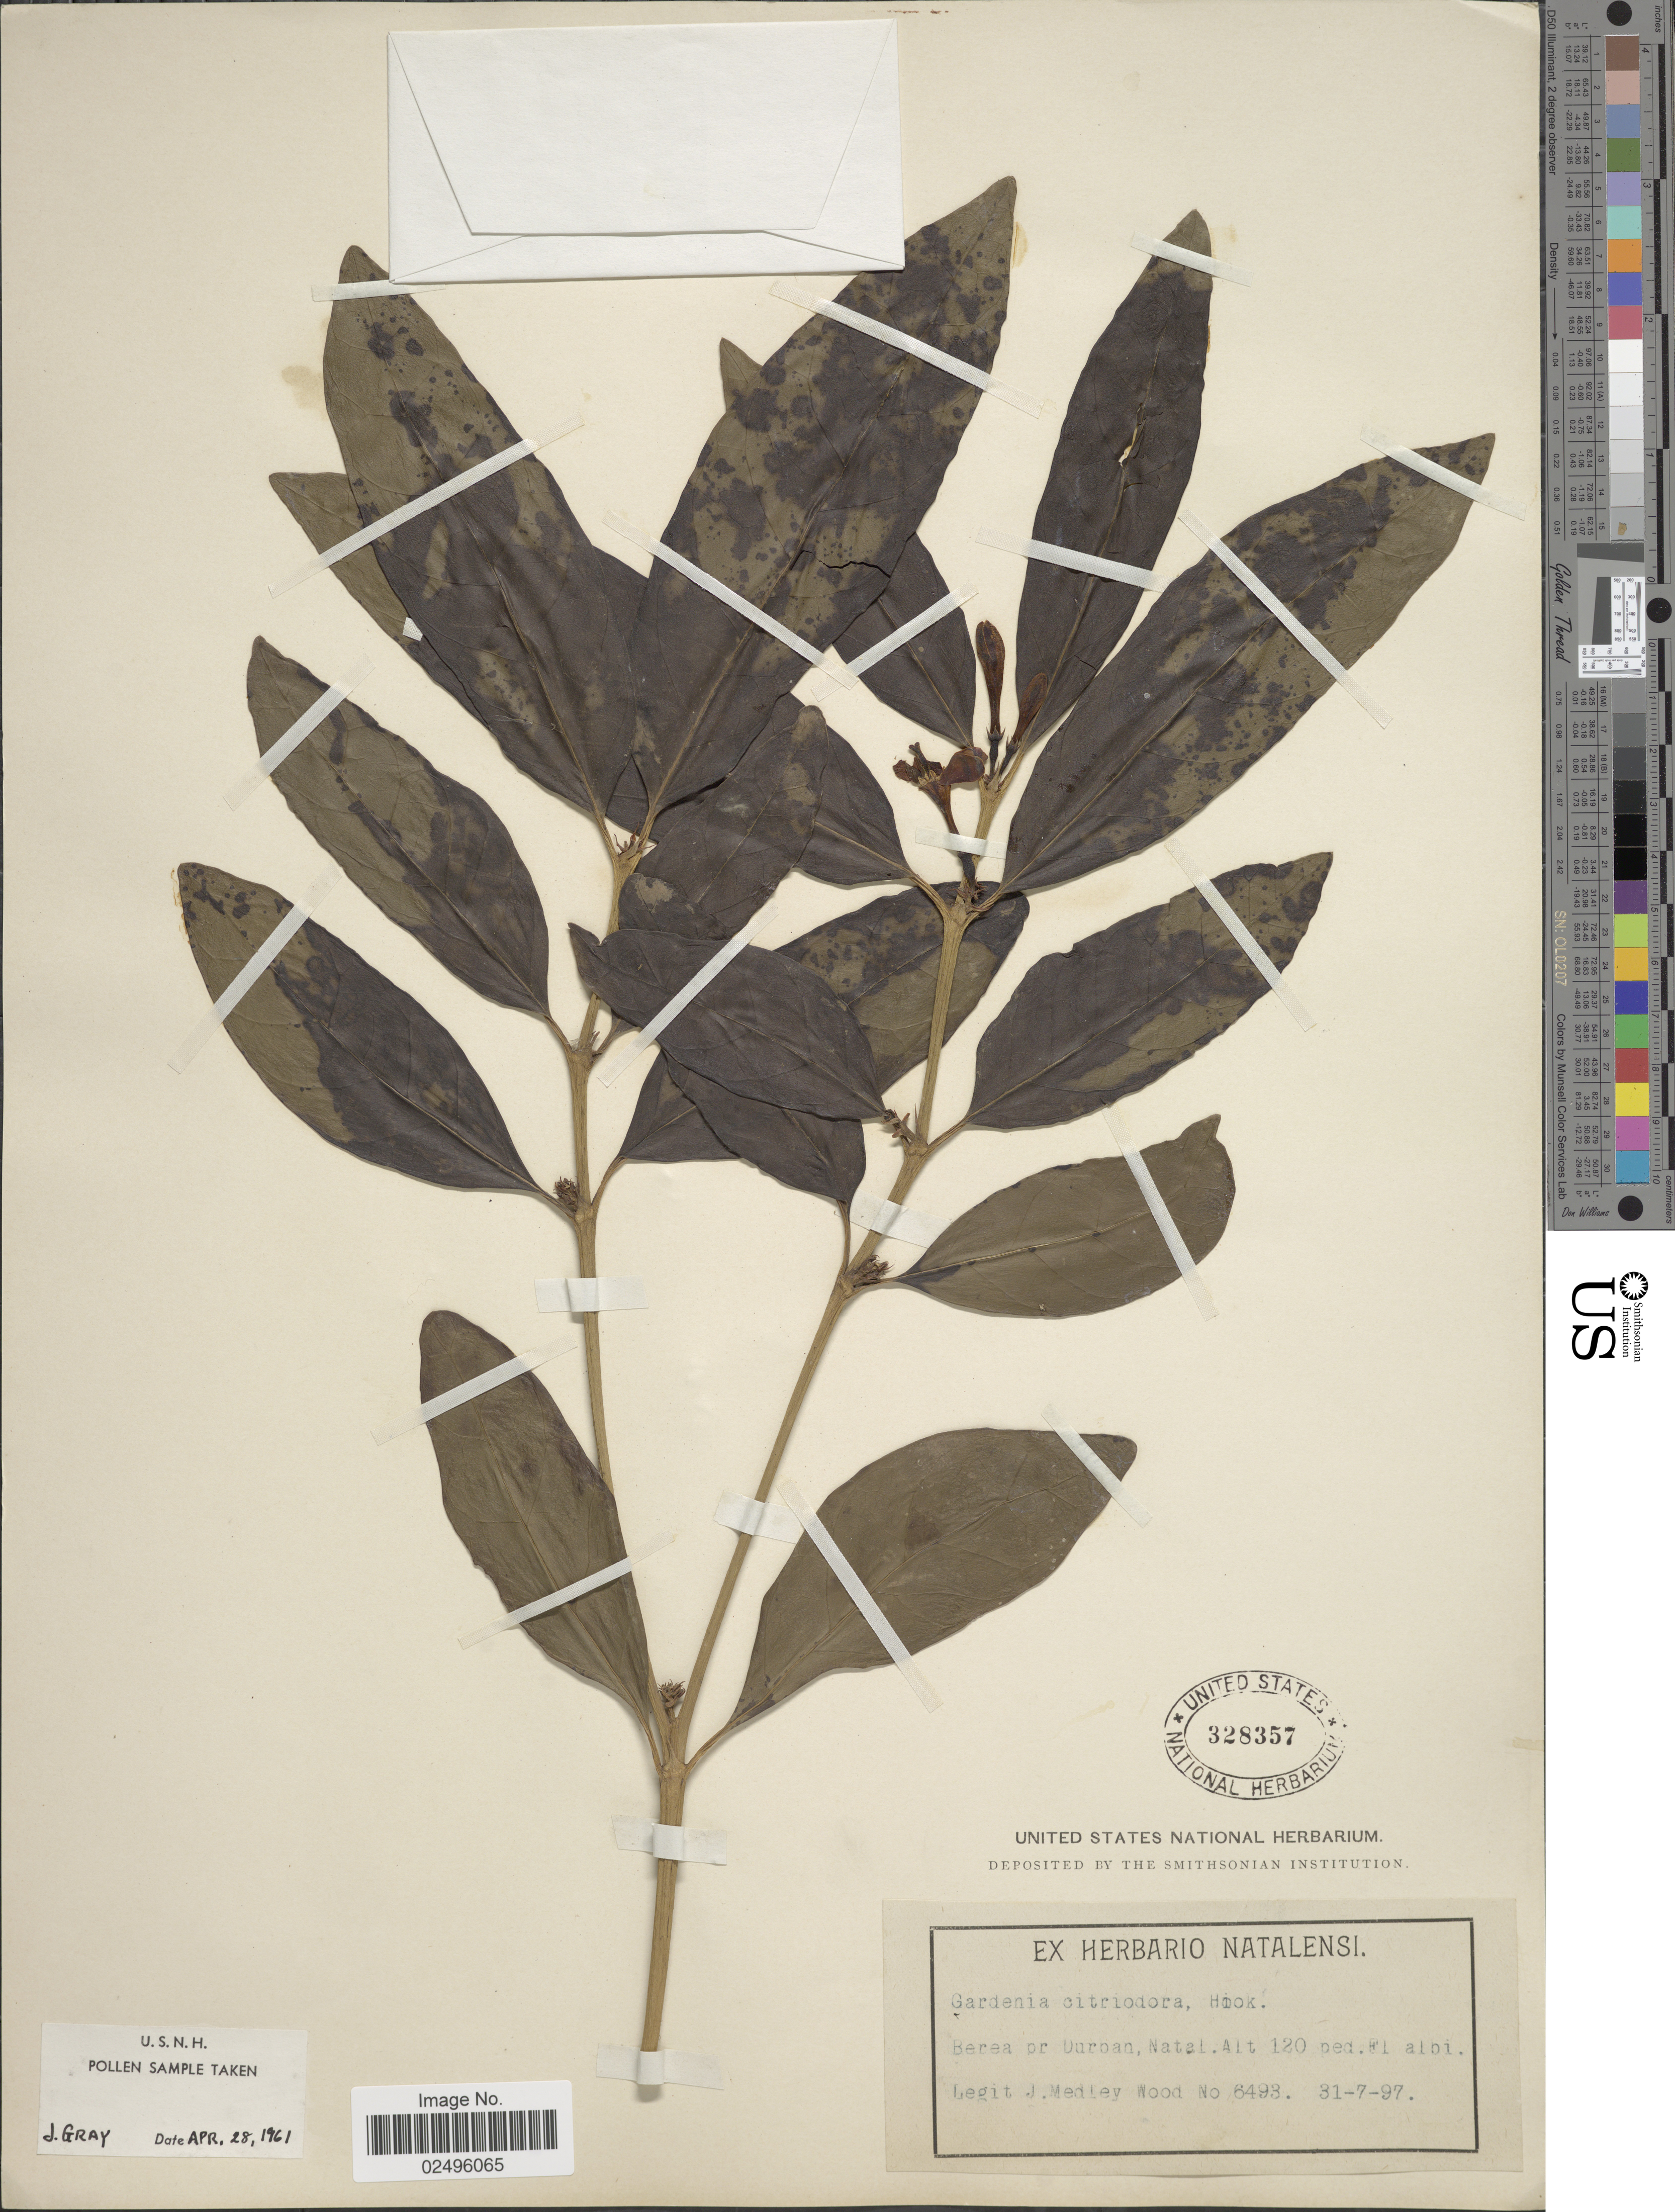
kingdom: Plantae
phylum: Tracheophyta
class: Magnoliopsida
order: Gentianales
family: Rubiaceae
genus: Mitriostigma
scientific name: Mitriostigma axillare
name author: Hochst.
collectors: J. Medley Wood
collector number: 6493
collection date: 1897-07-31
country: South Africa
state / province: KwaZulu-Natal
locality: Berea pr Durban, Natal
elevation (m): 37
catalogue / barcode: US 328357